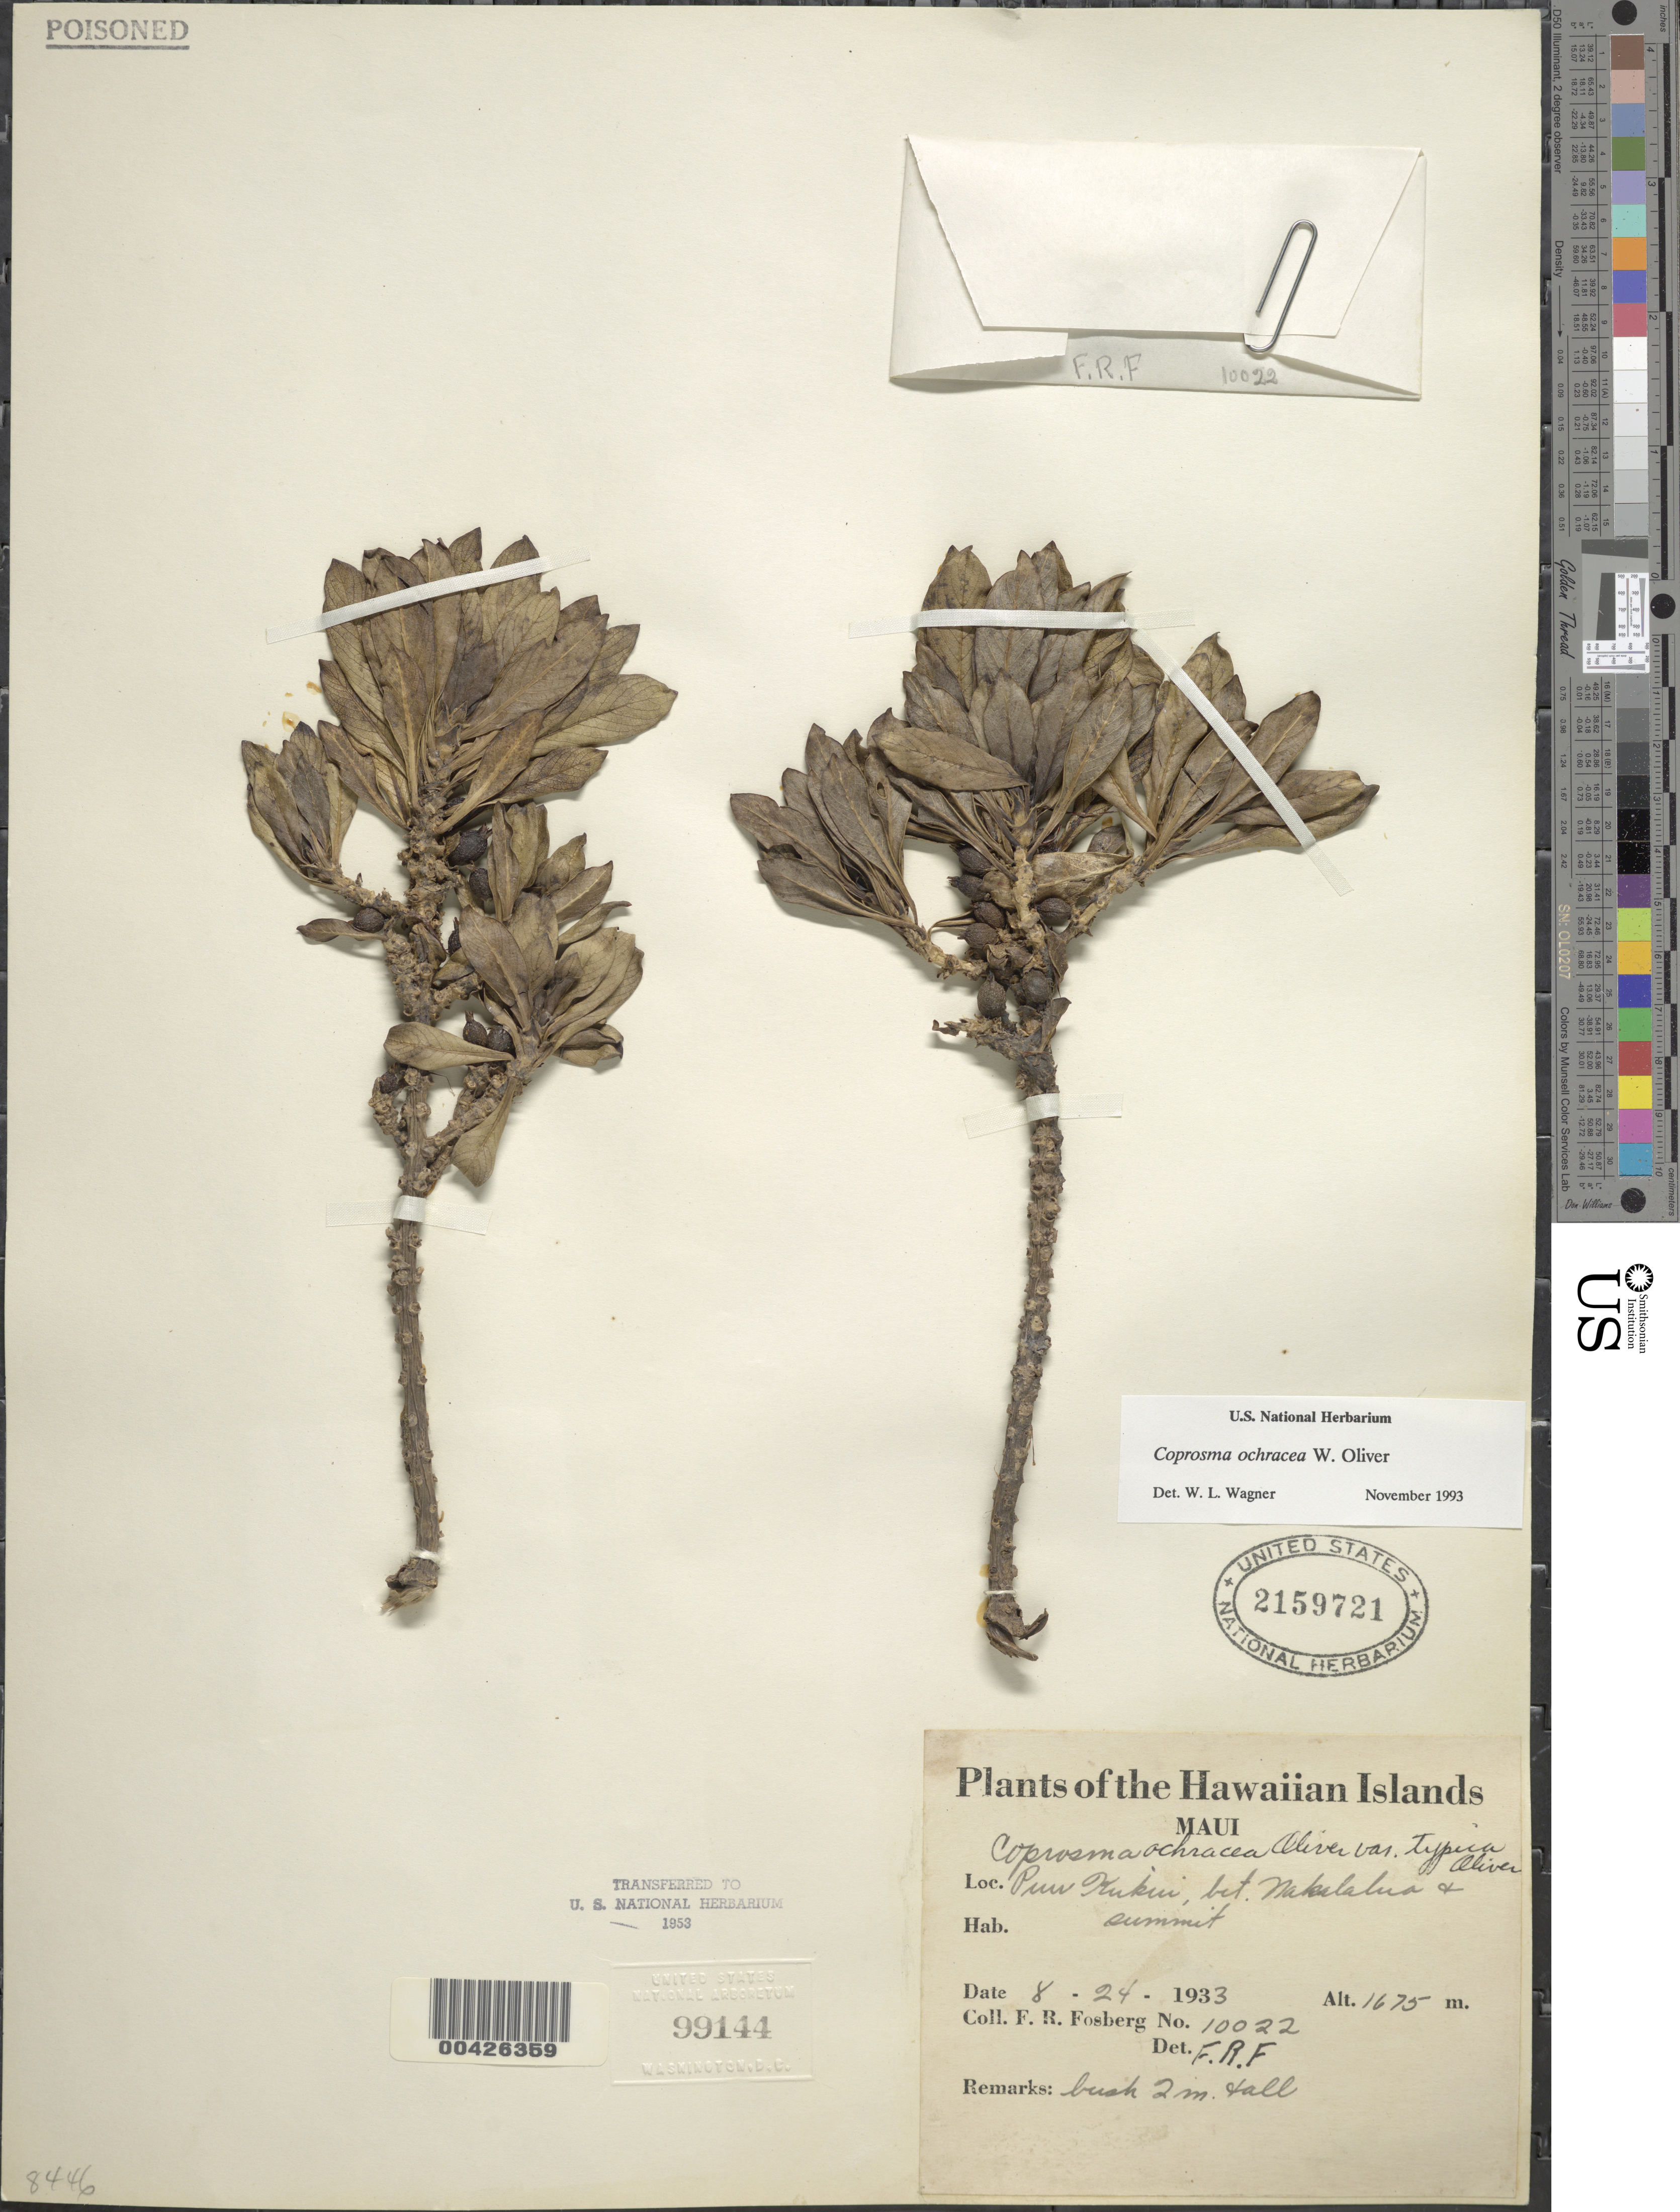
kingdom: Plantae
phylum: Tracheophyta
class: Magnoliopsida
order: Gentianales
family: Rubiaceae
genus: Coprosma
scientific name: Coprosma ochracea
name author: W.R.B. Oliv.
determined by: Wagner, W. L., (BOT), Smithsonian Institution - National Museum of Natural History (UNITED STATES)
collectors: F. R. Fosberg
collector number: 10022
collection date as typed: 24 Aug 1933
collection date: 1933-08-24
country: United States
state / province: Hawaii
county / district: Maui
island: Maui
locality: Puu Kukui, between Nakalalua and summit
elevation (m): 1675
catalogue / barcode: US 2159721